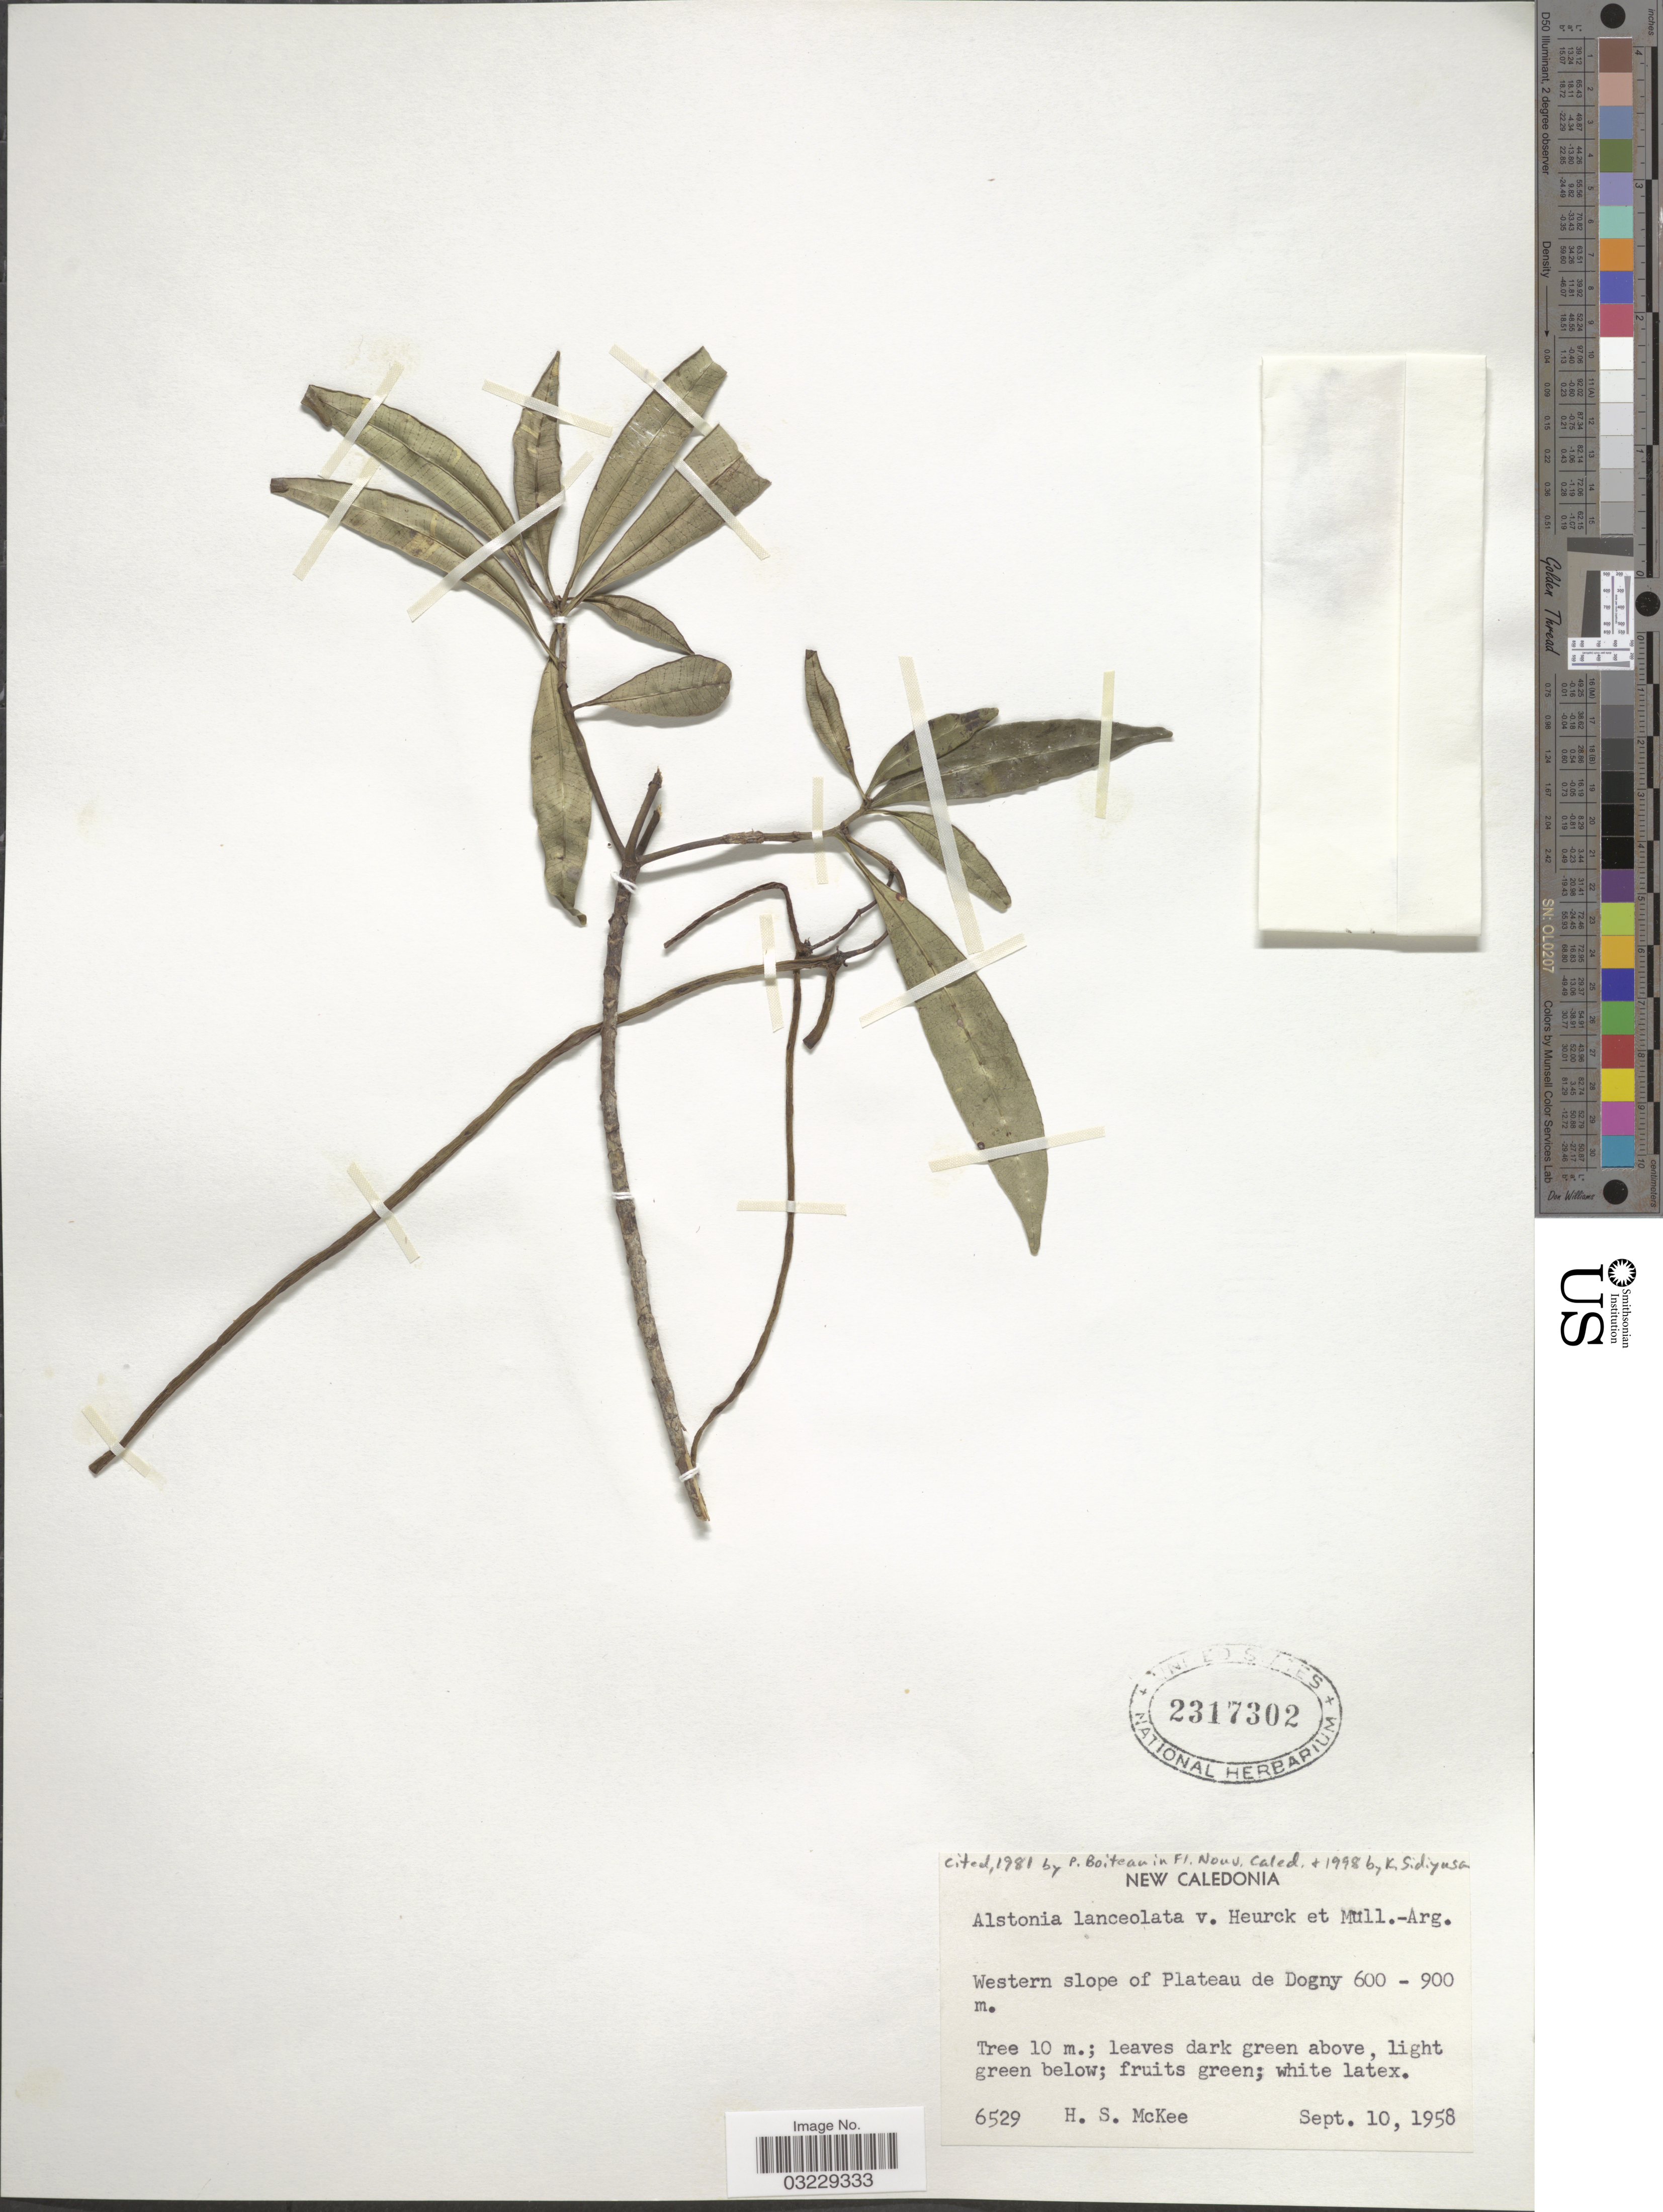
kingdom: Plantae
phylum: Tracheophyta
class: Magnoliopsida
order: Gentianales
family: Apocynaceae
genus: Alstonia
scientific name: Alstonia lanceolata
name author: Van Heurck & Müll. Arg.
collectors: H. S. McKee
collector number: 6529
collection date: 1958-09-10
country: New Caledonia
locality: Western slope of Plateau de Dogny.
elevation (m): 600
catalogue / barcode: US 2317302